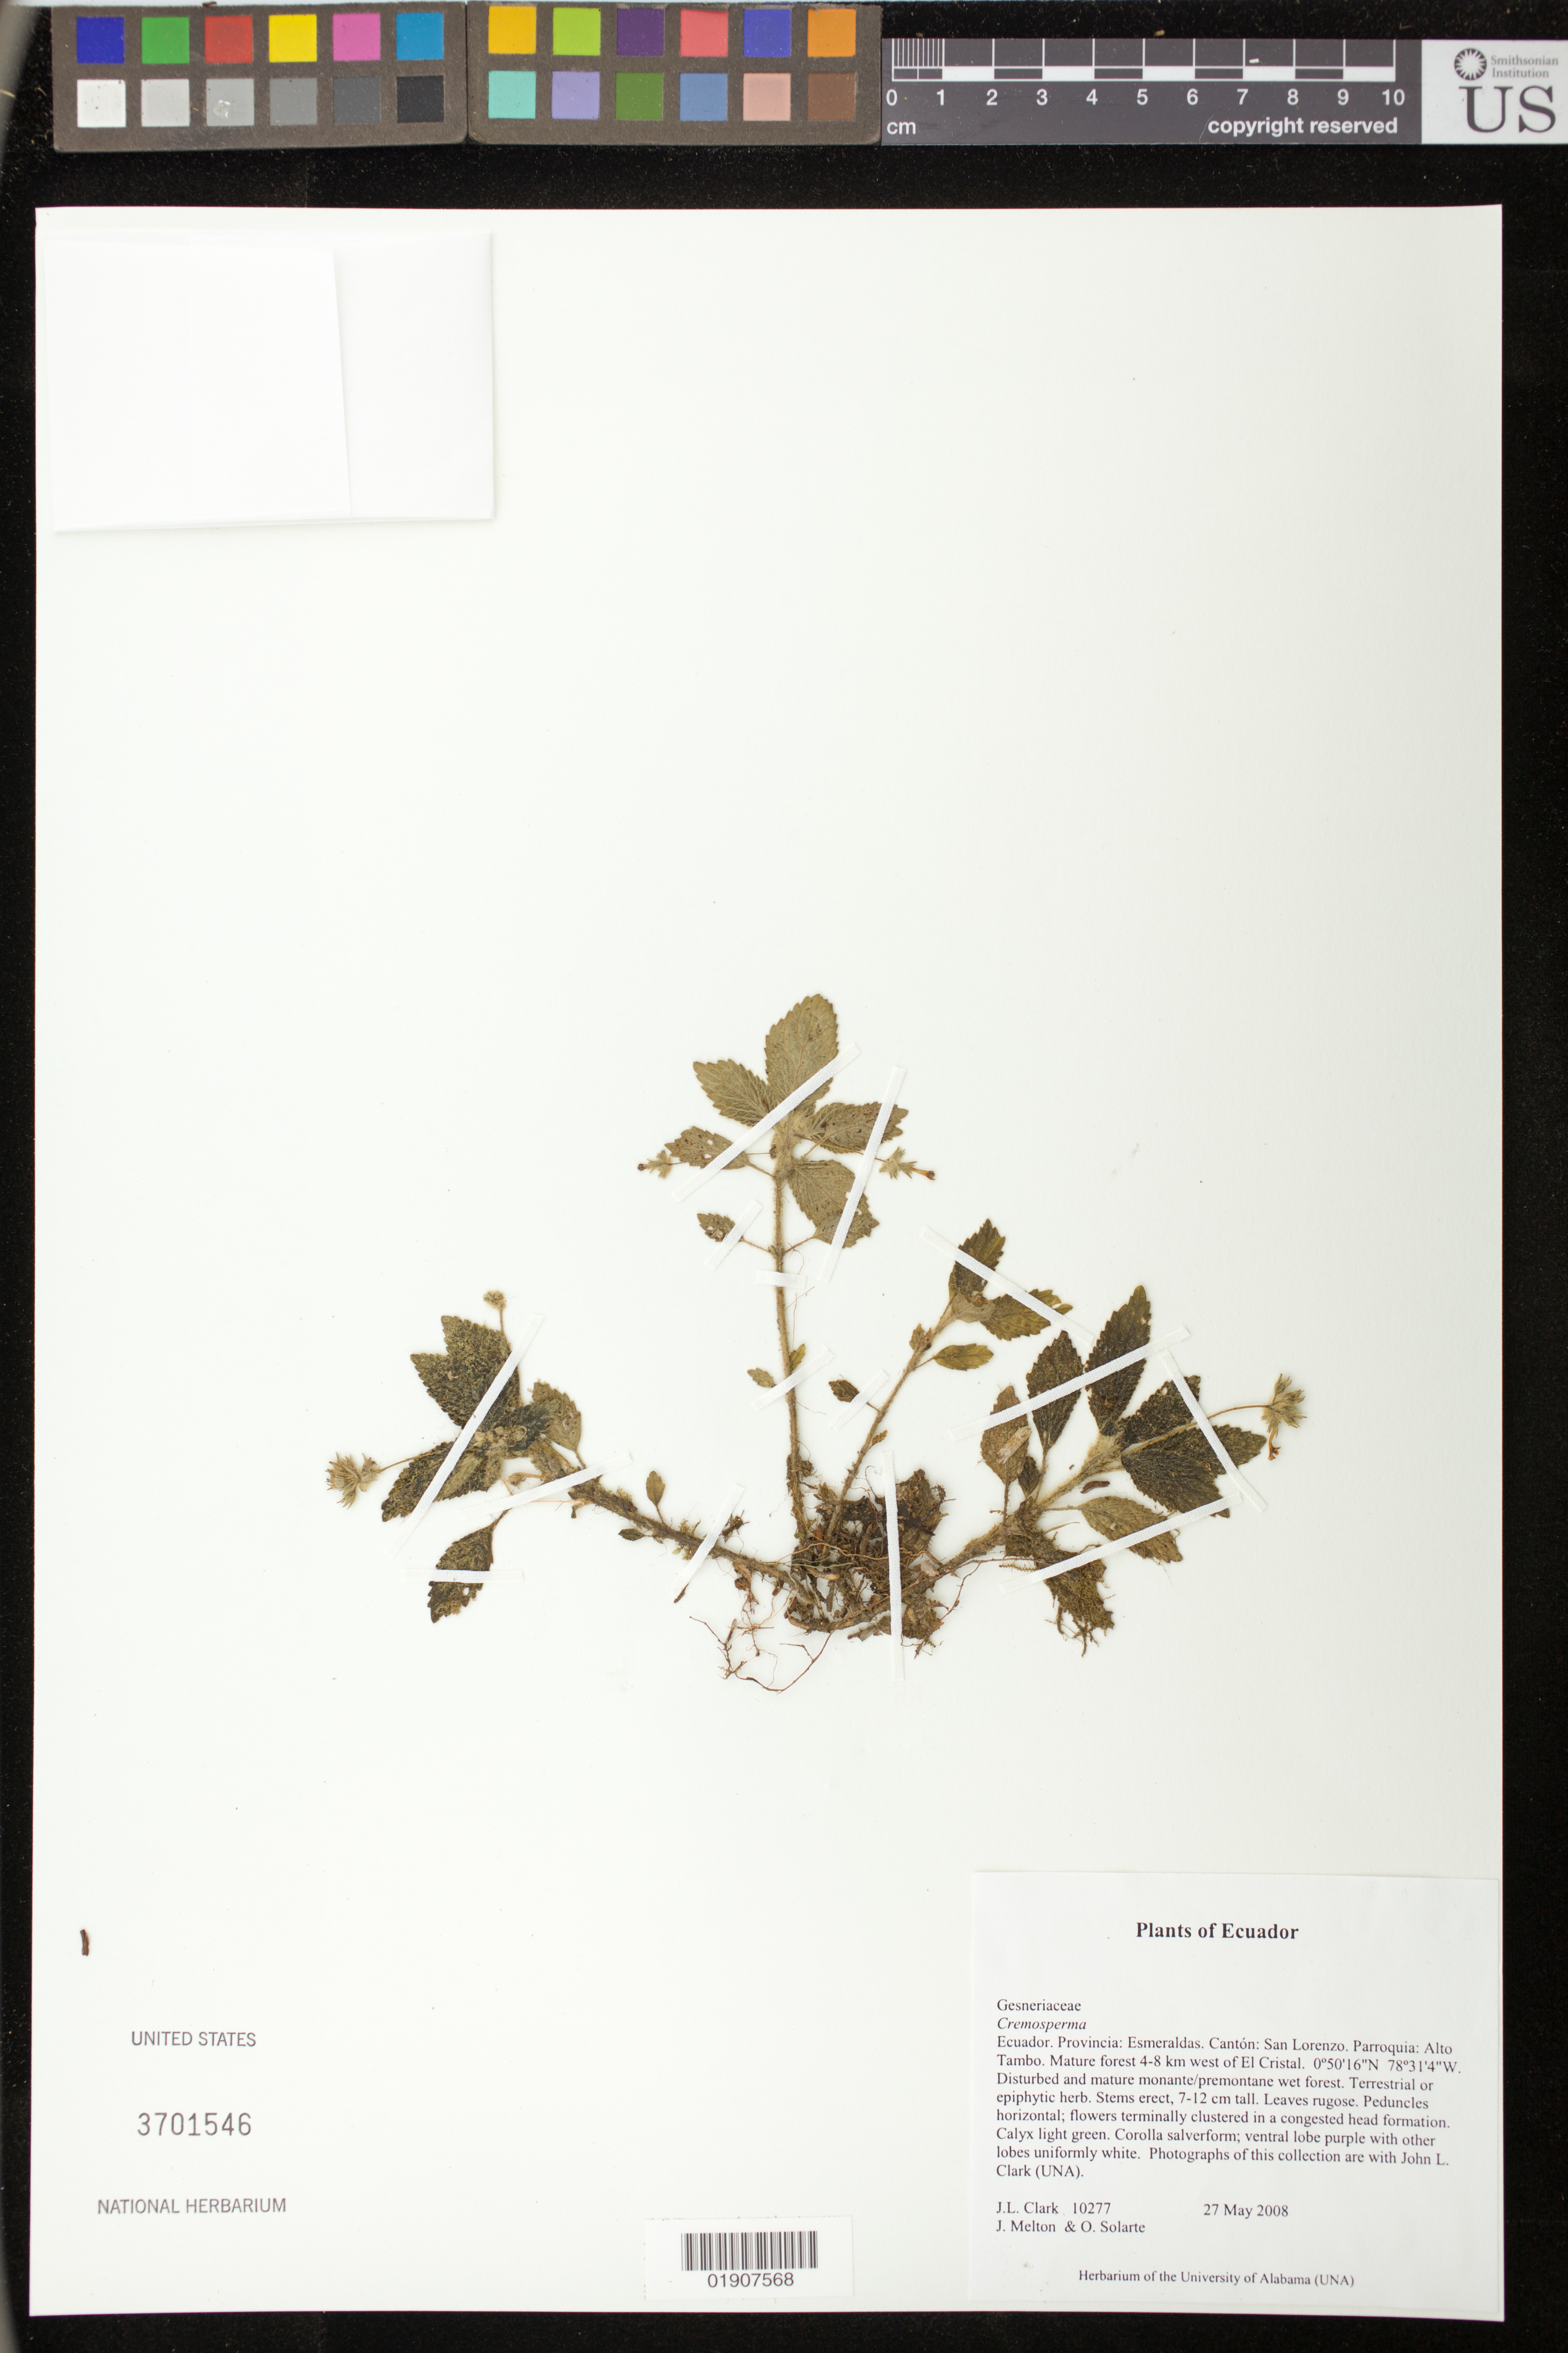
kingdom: Plantae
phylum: Tracheophyta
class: Magnoliopsida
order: Lamiales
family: Gesneriaceae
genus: Cremosperma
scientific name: Cremosperma sp.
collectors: J. L. Clark, J. Melton & O. Solarte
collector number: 10277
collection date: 2008-05-27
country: Ecuador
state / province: Esmeraldas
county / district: San Lorenzo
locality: Provincia: Esmeraldas. Cantón: San Lorenzo. Parroquia: Alto Tambo. Mature forest 4-8 km west of El Cristal.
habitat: Disturbed and mature monante/premontane wet forest.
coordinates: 0 50 16 N, 78 31 4 W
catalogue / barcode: US 3701546